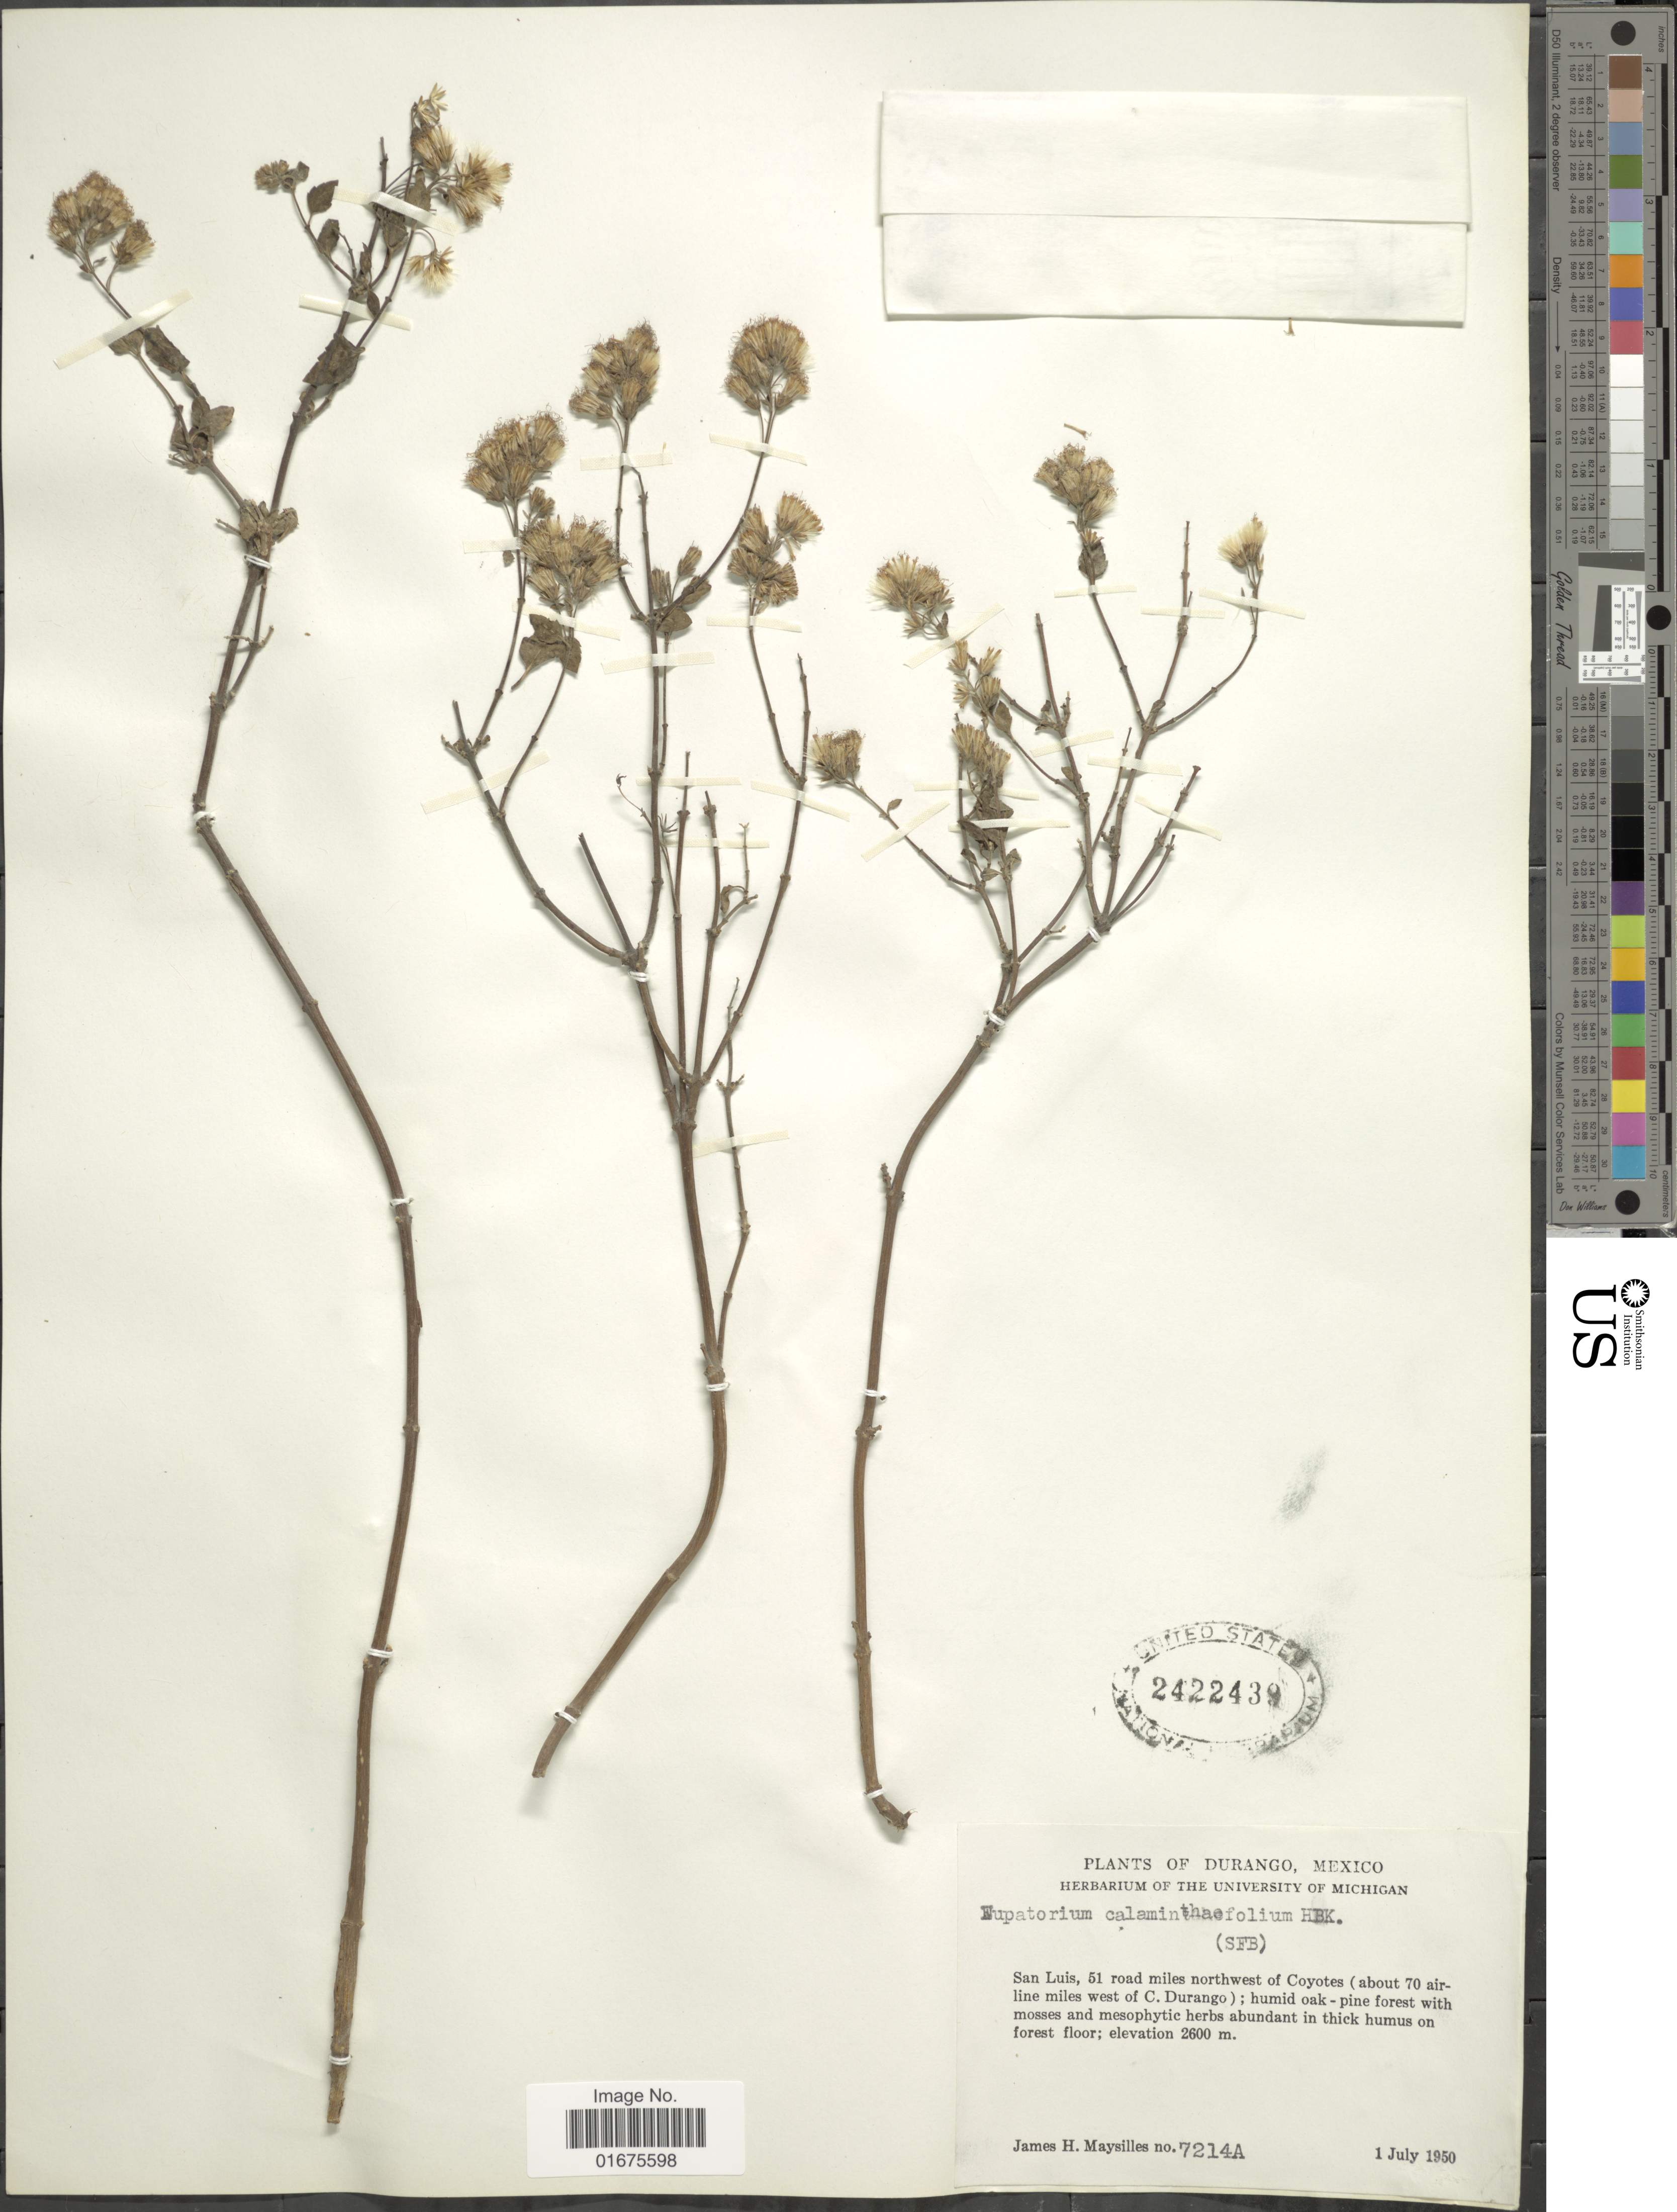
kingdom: Plantae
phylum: Tracheophyta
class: Magnoliopsida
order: Asterales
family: Asteraceae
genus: Ageratina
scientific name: Ageratina calaminthaefolia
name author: (Kunth) R.M. King & H. Rob.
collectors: J. Maysilles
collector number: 7214A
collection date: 1950-07-01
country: Mexico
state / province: Durango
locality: San Luis, 52 road miles northwest of Coyotes (about 70 airline miles west of C. Durango)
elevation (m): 2600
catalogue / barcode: US 2422439